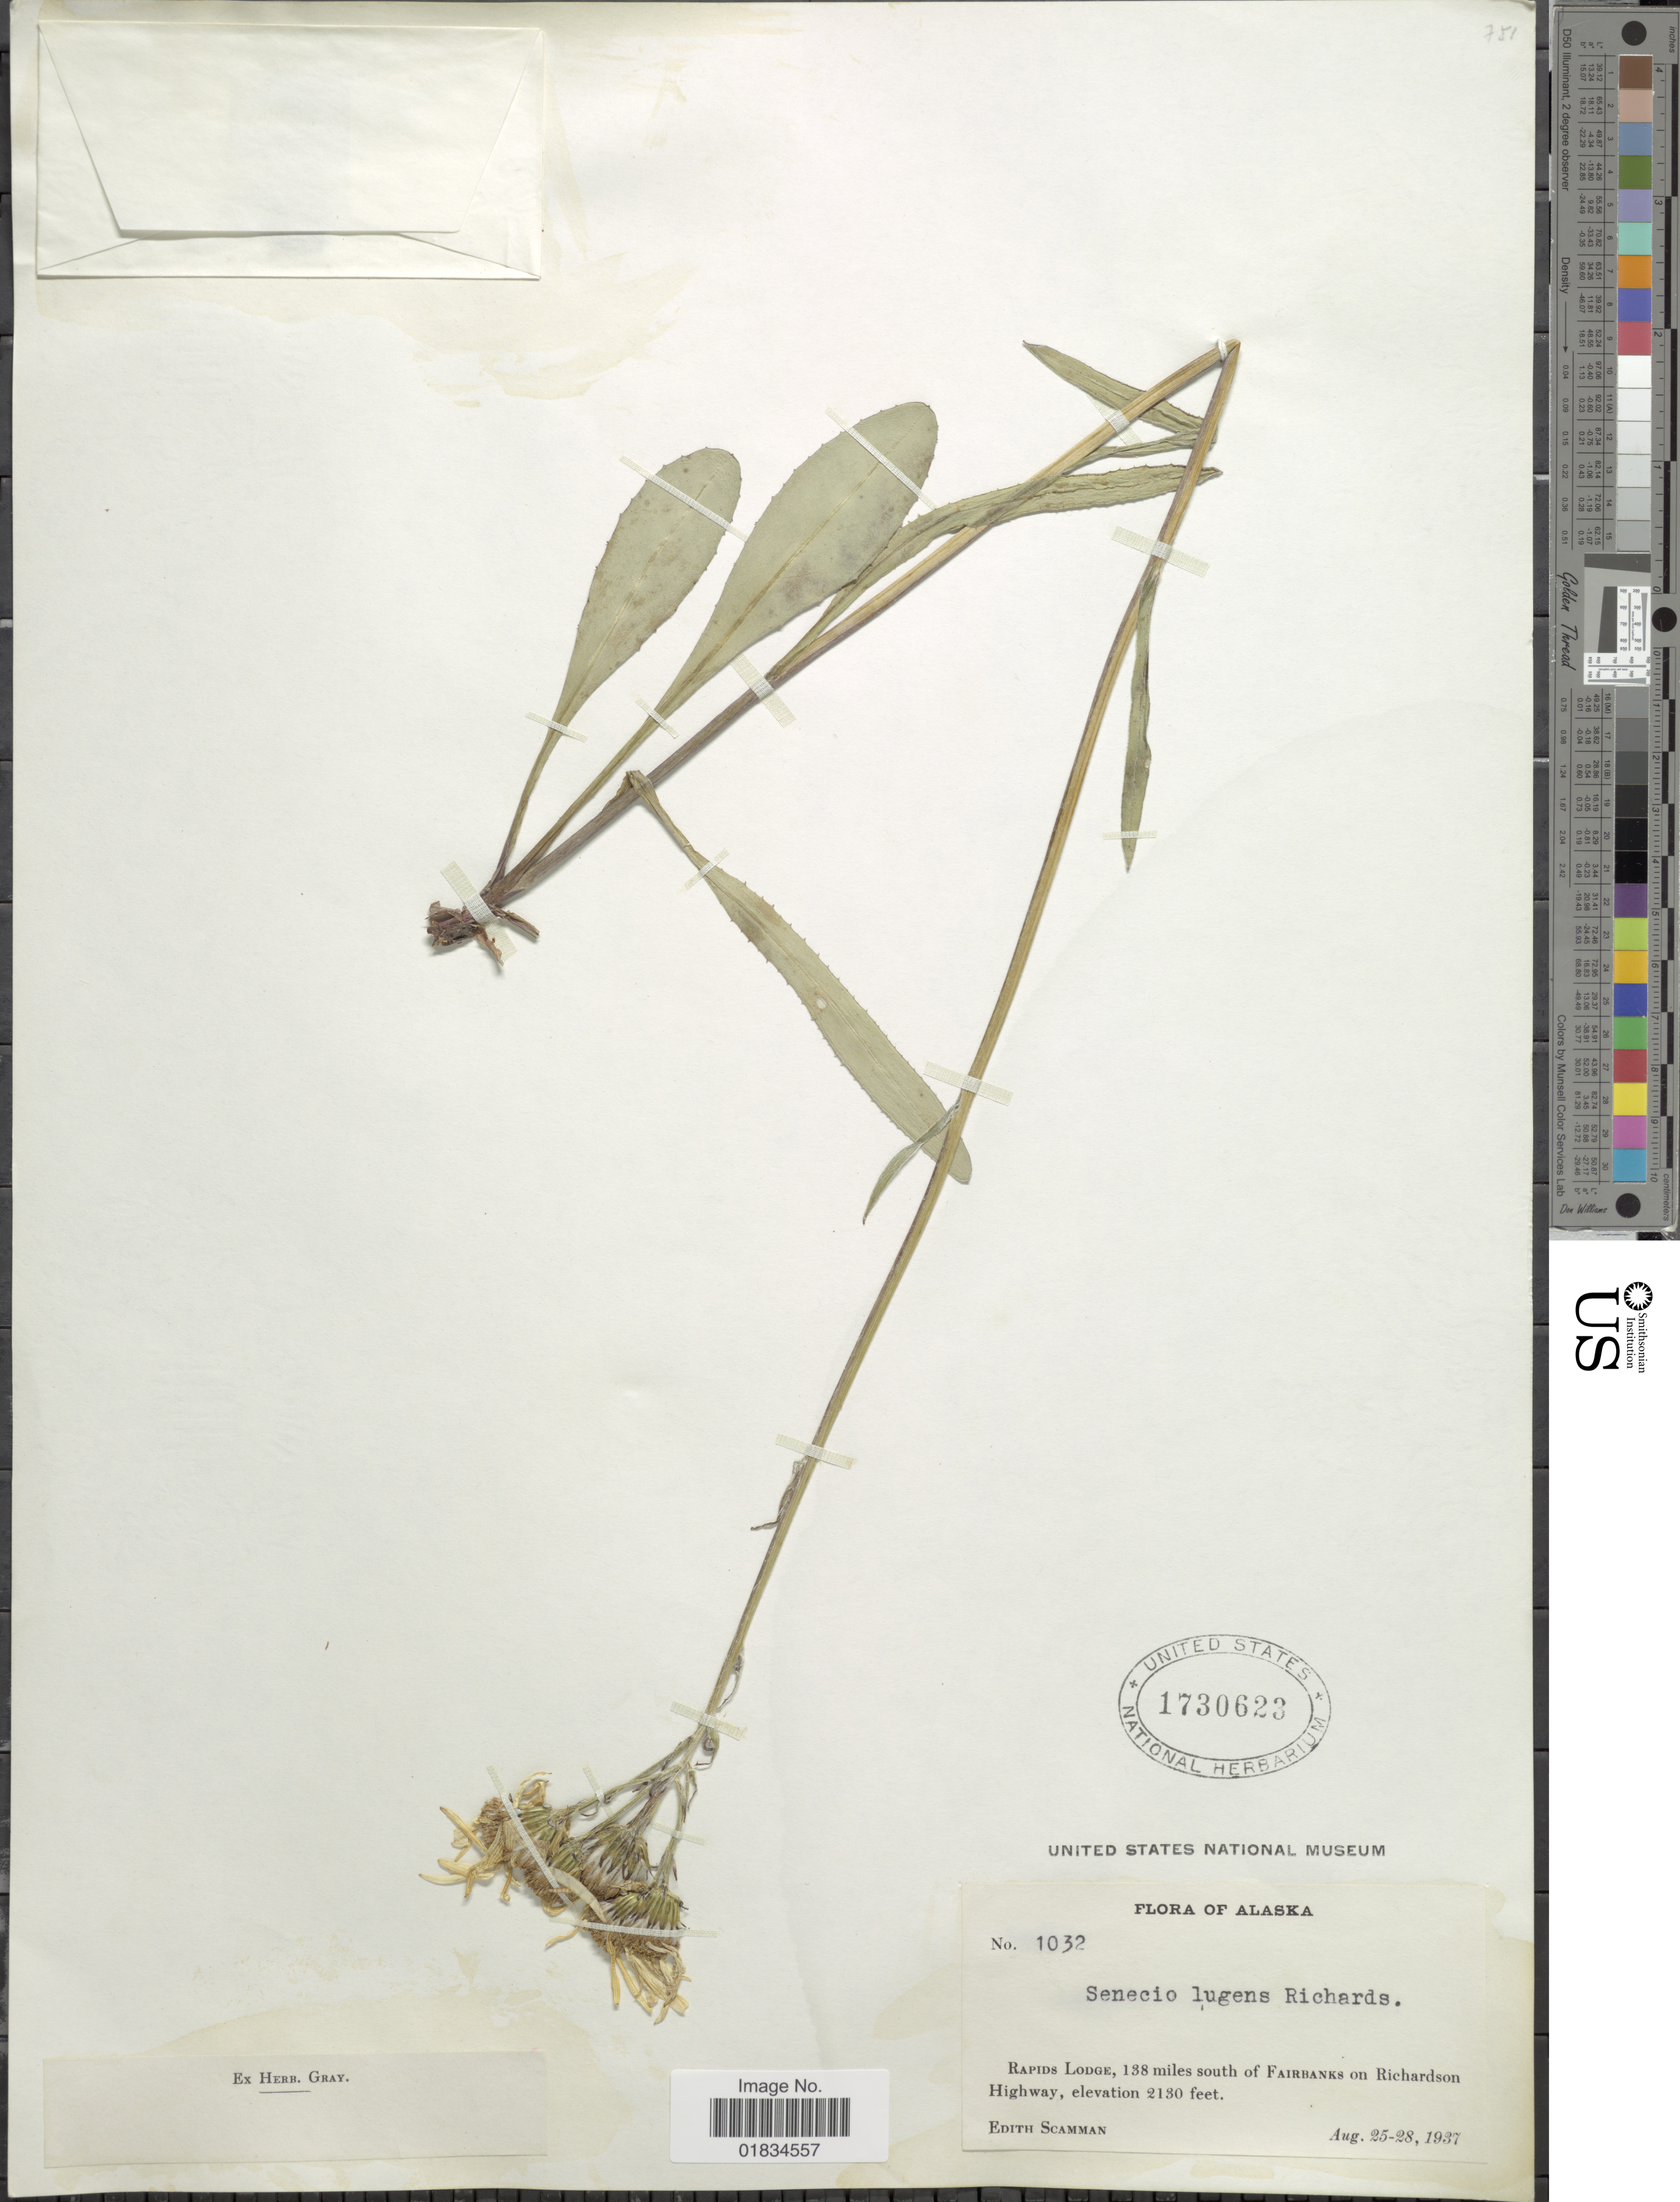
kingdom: Plantae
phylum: Tracheophyta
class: Magnoliopsida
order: Asterales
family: Asteraceae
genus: Senecio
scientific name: Senecio lugens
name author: Richardson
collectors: E. Scamman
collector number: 1032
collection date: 1937-08-25/1937-08-28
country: United States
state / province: Alaska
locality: Rapids Lodge, 138 miles south of Fairbanks on Richardson Highway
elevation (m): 649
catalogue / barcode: US 1730623